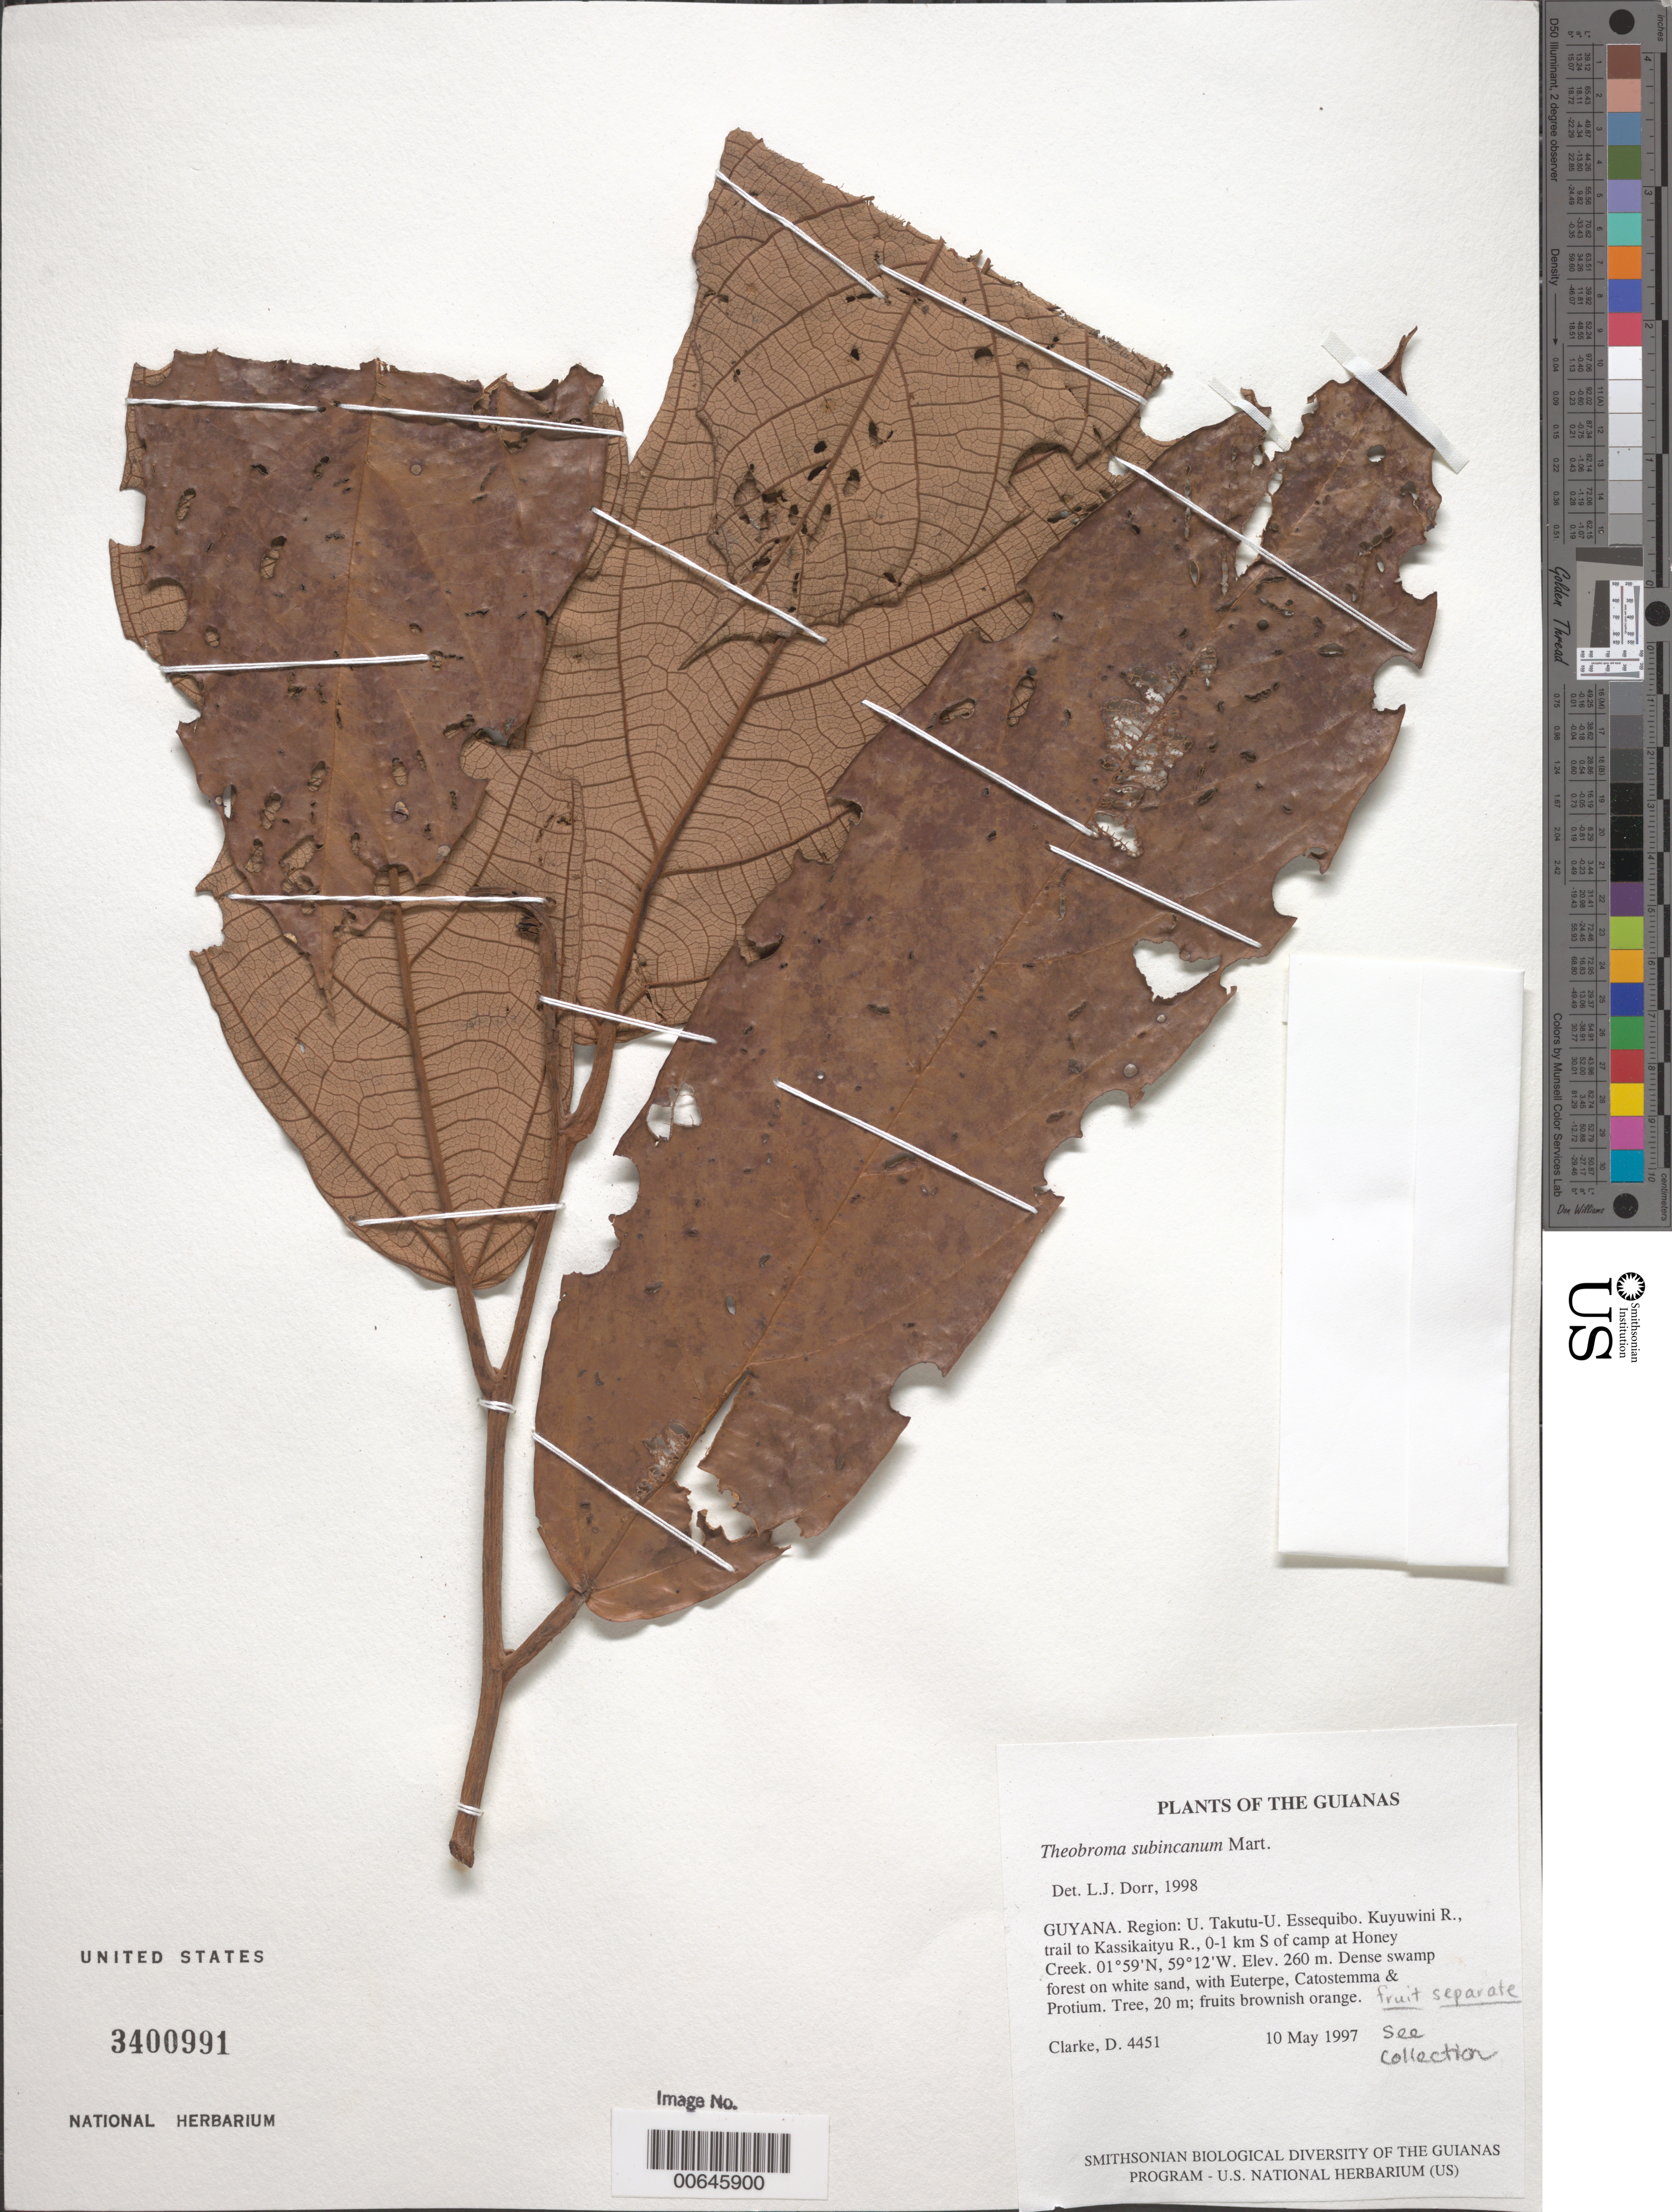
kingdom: Plantae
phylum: Tracheophyta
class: Magnoliopsida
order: Malvales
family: Malvaceae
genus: Theobroma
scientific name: Theobroma subincanum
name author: Mart.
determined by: Dorr, Laurence J., Curator (BOT), Smithsonian Institution - National Museum of Natural History (UNITED STATES)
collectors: H. D. Clarke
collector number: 4451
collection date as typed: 10 May 1997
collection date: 1997-05-10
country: Guyana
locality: U. Takutu-U. Essequibo. Kuyuwini R., trail to Kassikaityu R., 0-1 km S of camp at Honey Creek.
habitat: Dense swamp forest on white sand with Euterpe, Catostemma and Protium.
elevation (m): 260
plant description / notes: SEE FRUIT COLLECTION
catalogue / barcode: US 3400991